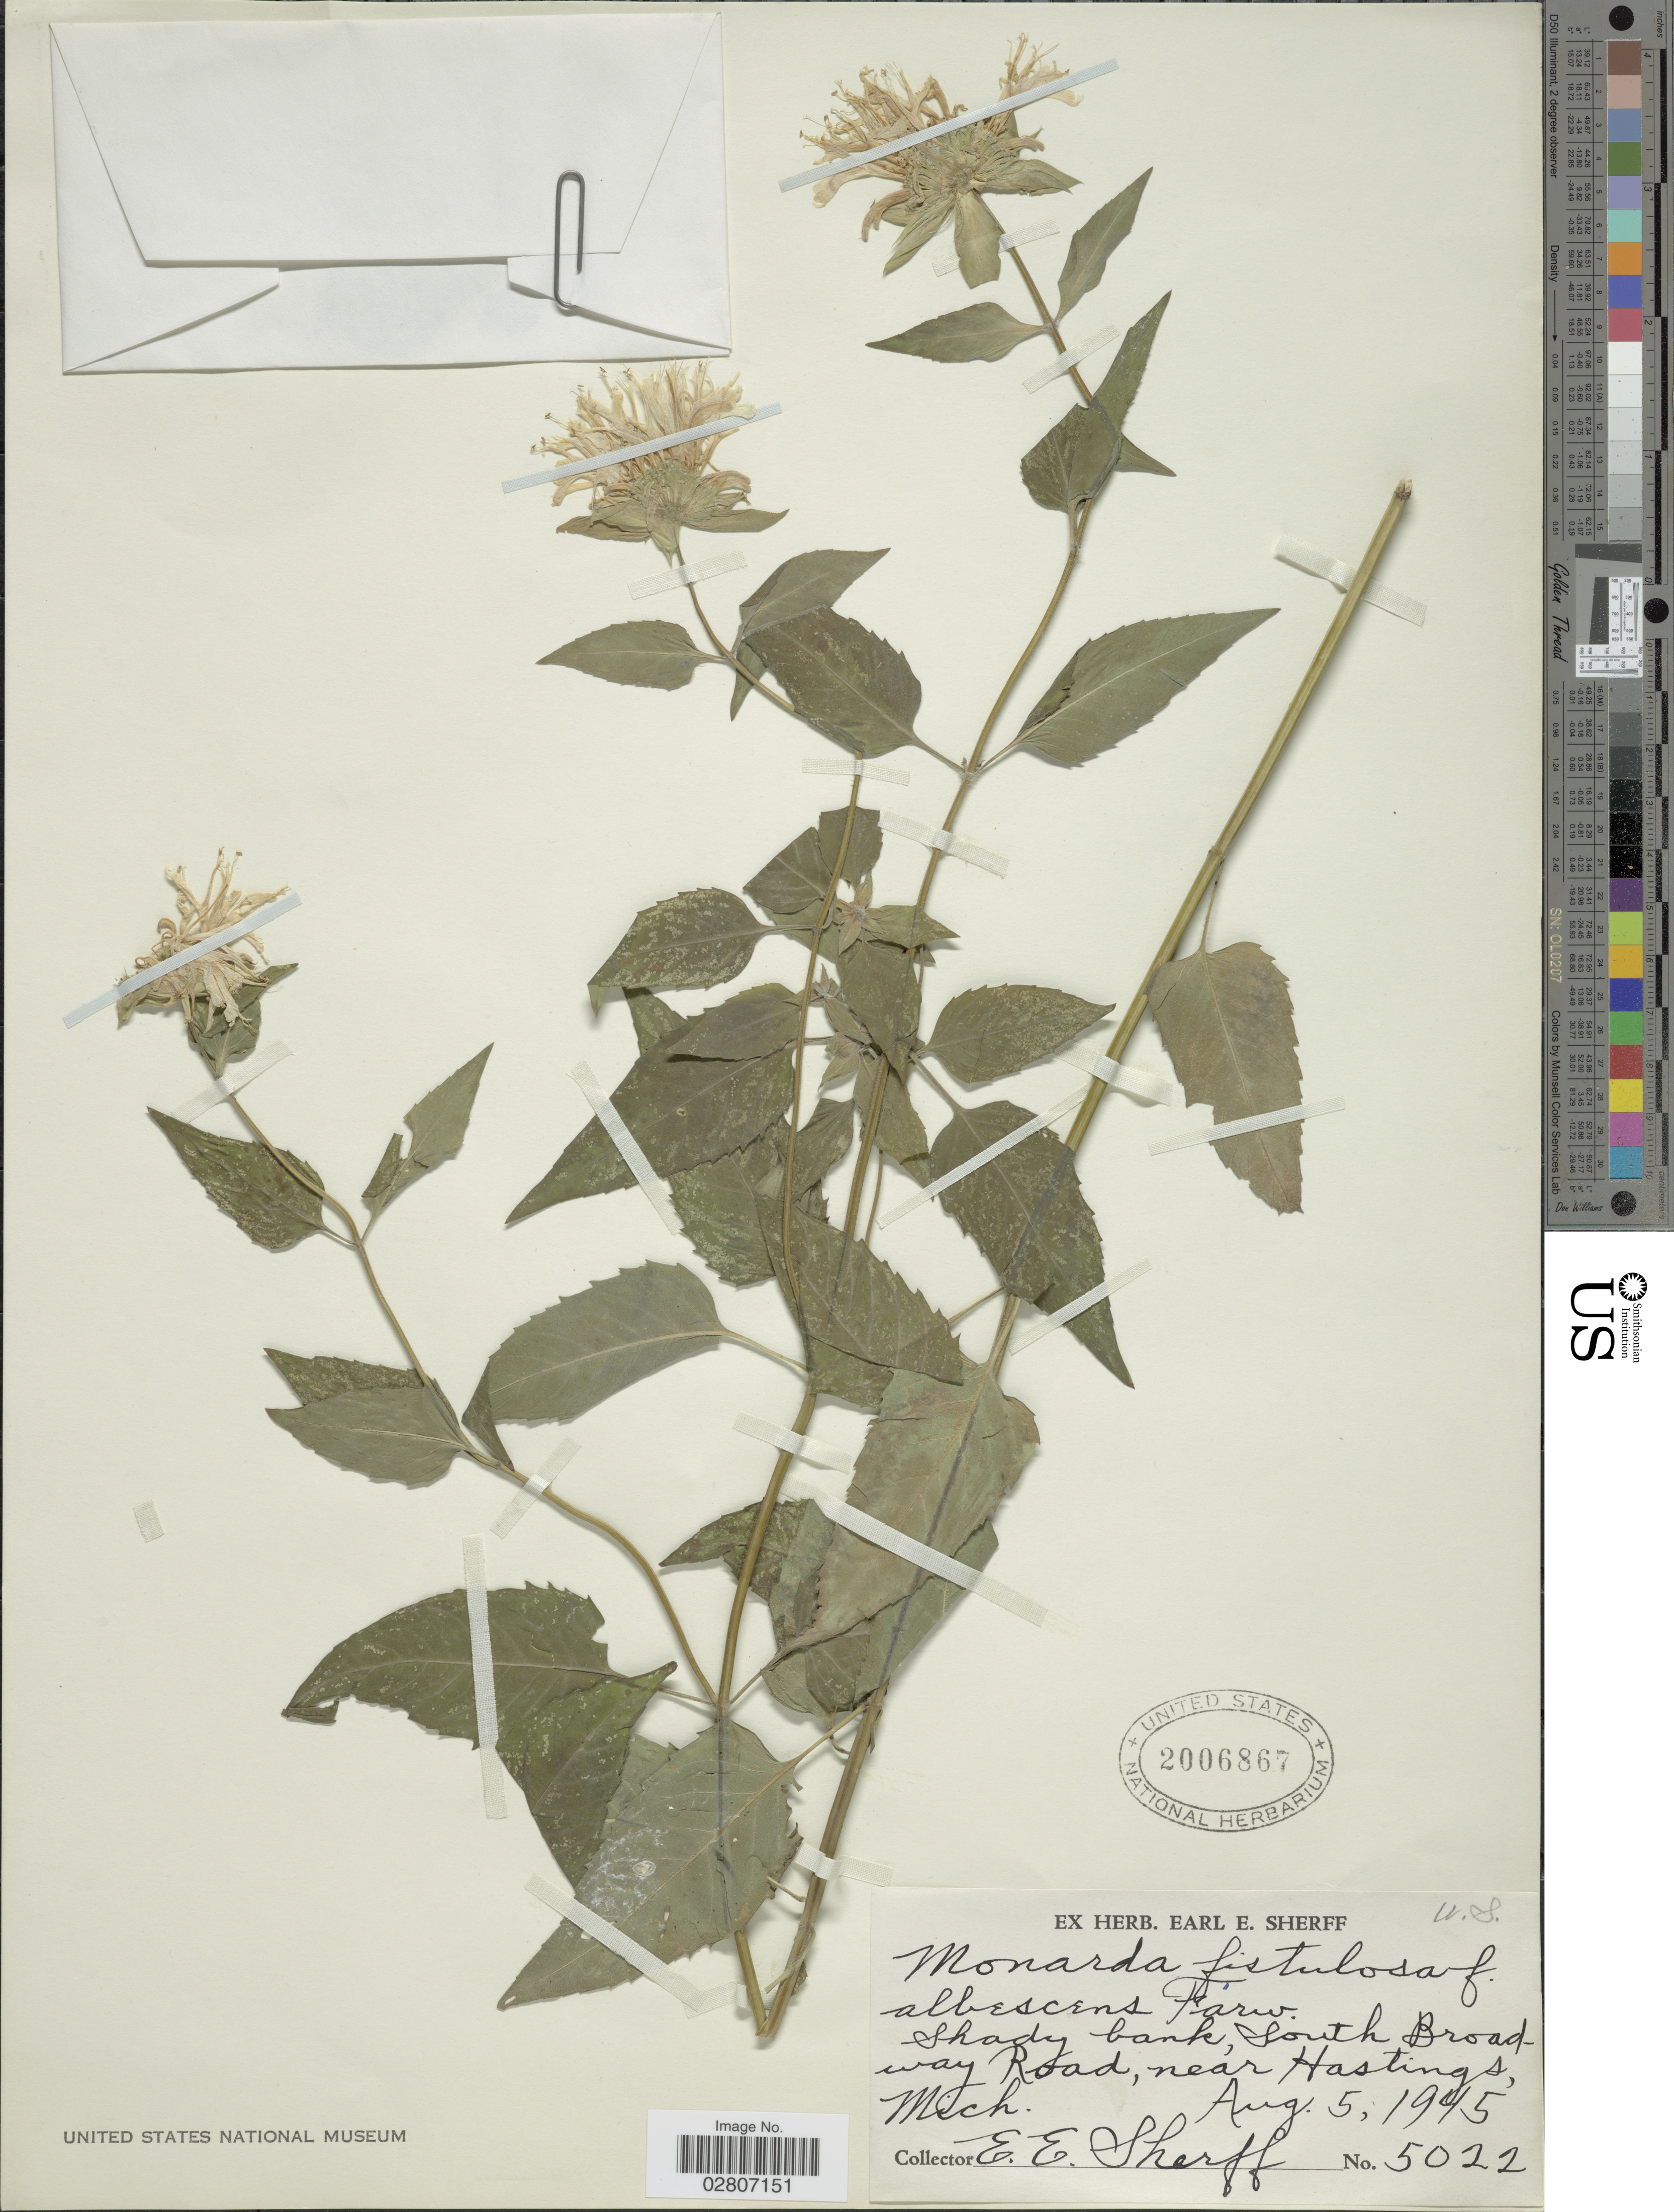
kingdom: Plantae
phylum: Tracheophyta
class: Magnoliopsida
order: Lamiales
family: Lamiaceae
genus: Monarda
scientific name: Monarda fistulosa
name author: L.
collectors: E. E. Sherff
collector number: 5022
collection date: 1945-08-05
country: United States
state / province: Michigan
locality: Shady bank, South Broadway Road, near Hastings.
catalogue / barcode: US 2006867